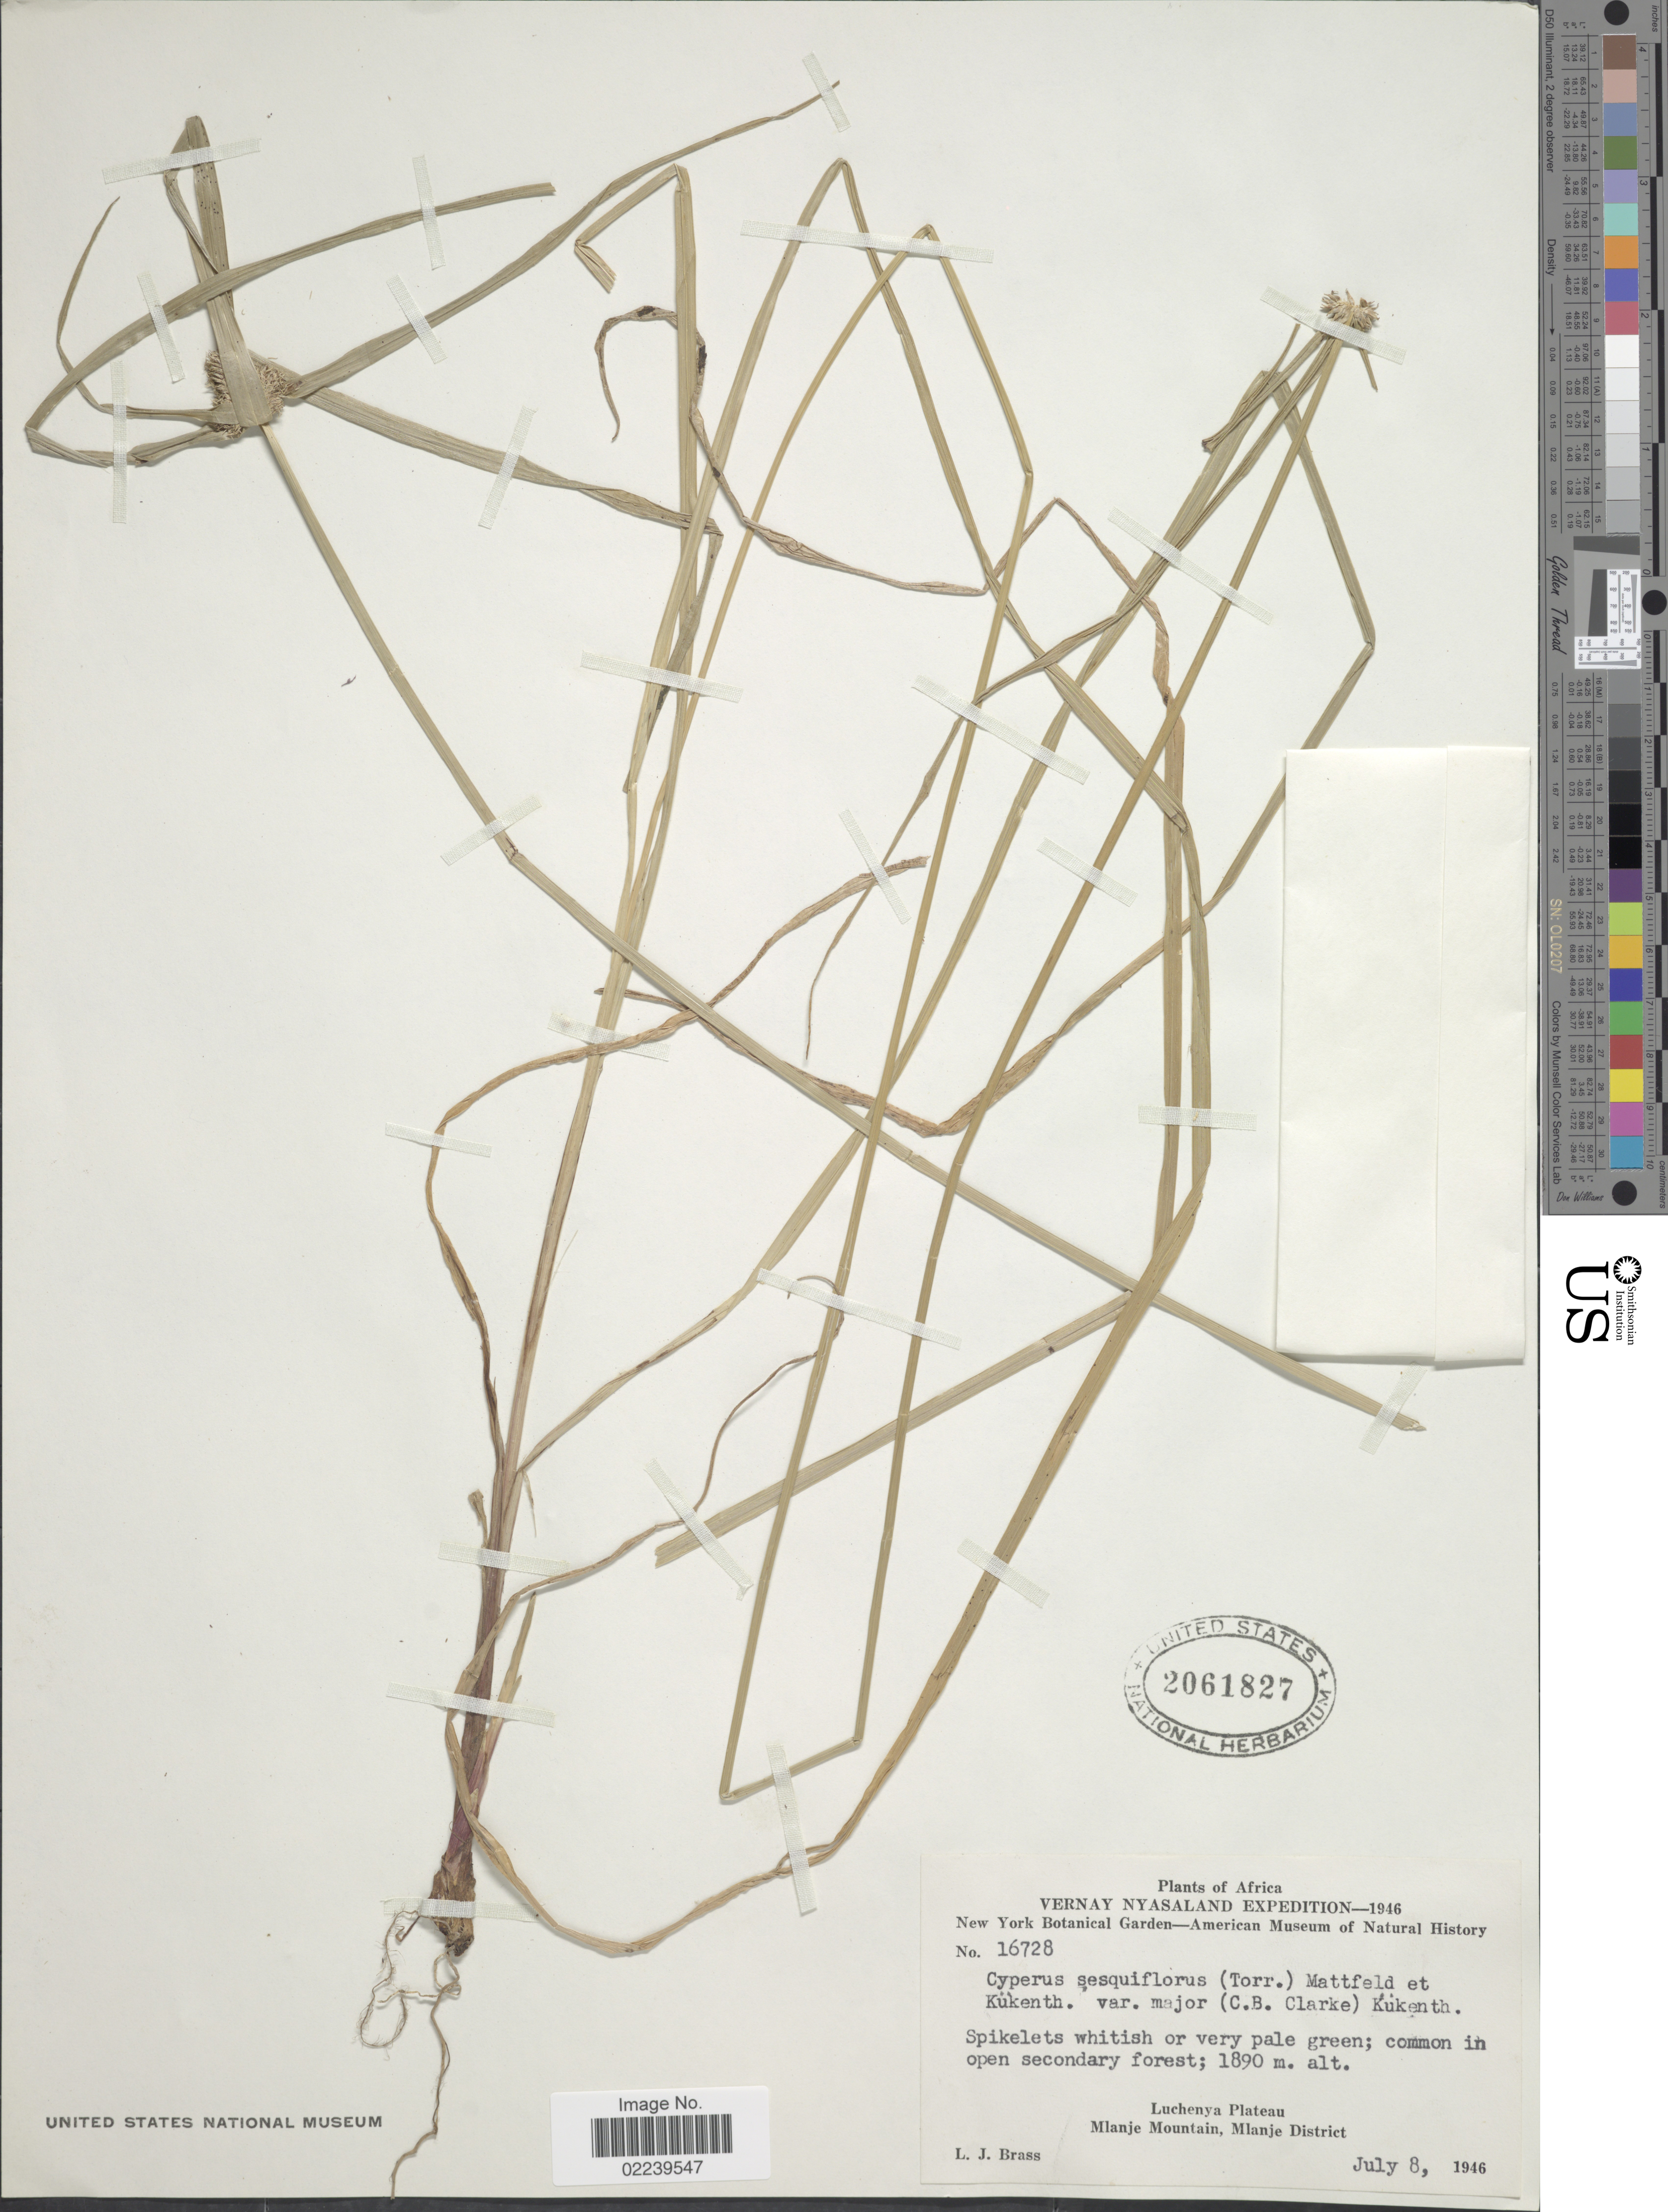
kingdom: Plantae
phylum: Tracheophyta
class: Liliopsida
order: Poales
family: Cyperaceae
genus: Cyperus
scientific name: Cyperus sesquiflorus subsp. appendiculatus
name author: (K. Schum.)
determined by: Strong, M. T., (US), Smithsonian Institution - National Museum of Natural History (UNITED STATES)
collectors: L. J. Brass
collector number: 16728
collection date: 1946-07-08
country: Malawi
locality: Vernay Nyasaland. Luchenya Plateau. Mlanje Mountain, Mlanje District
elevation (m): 1890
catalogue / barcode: US 2061827